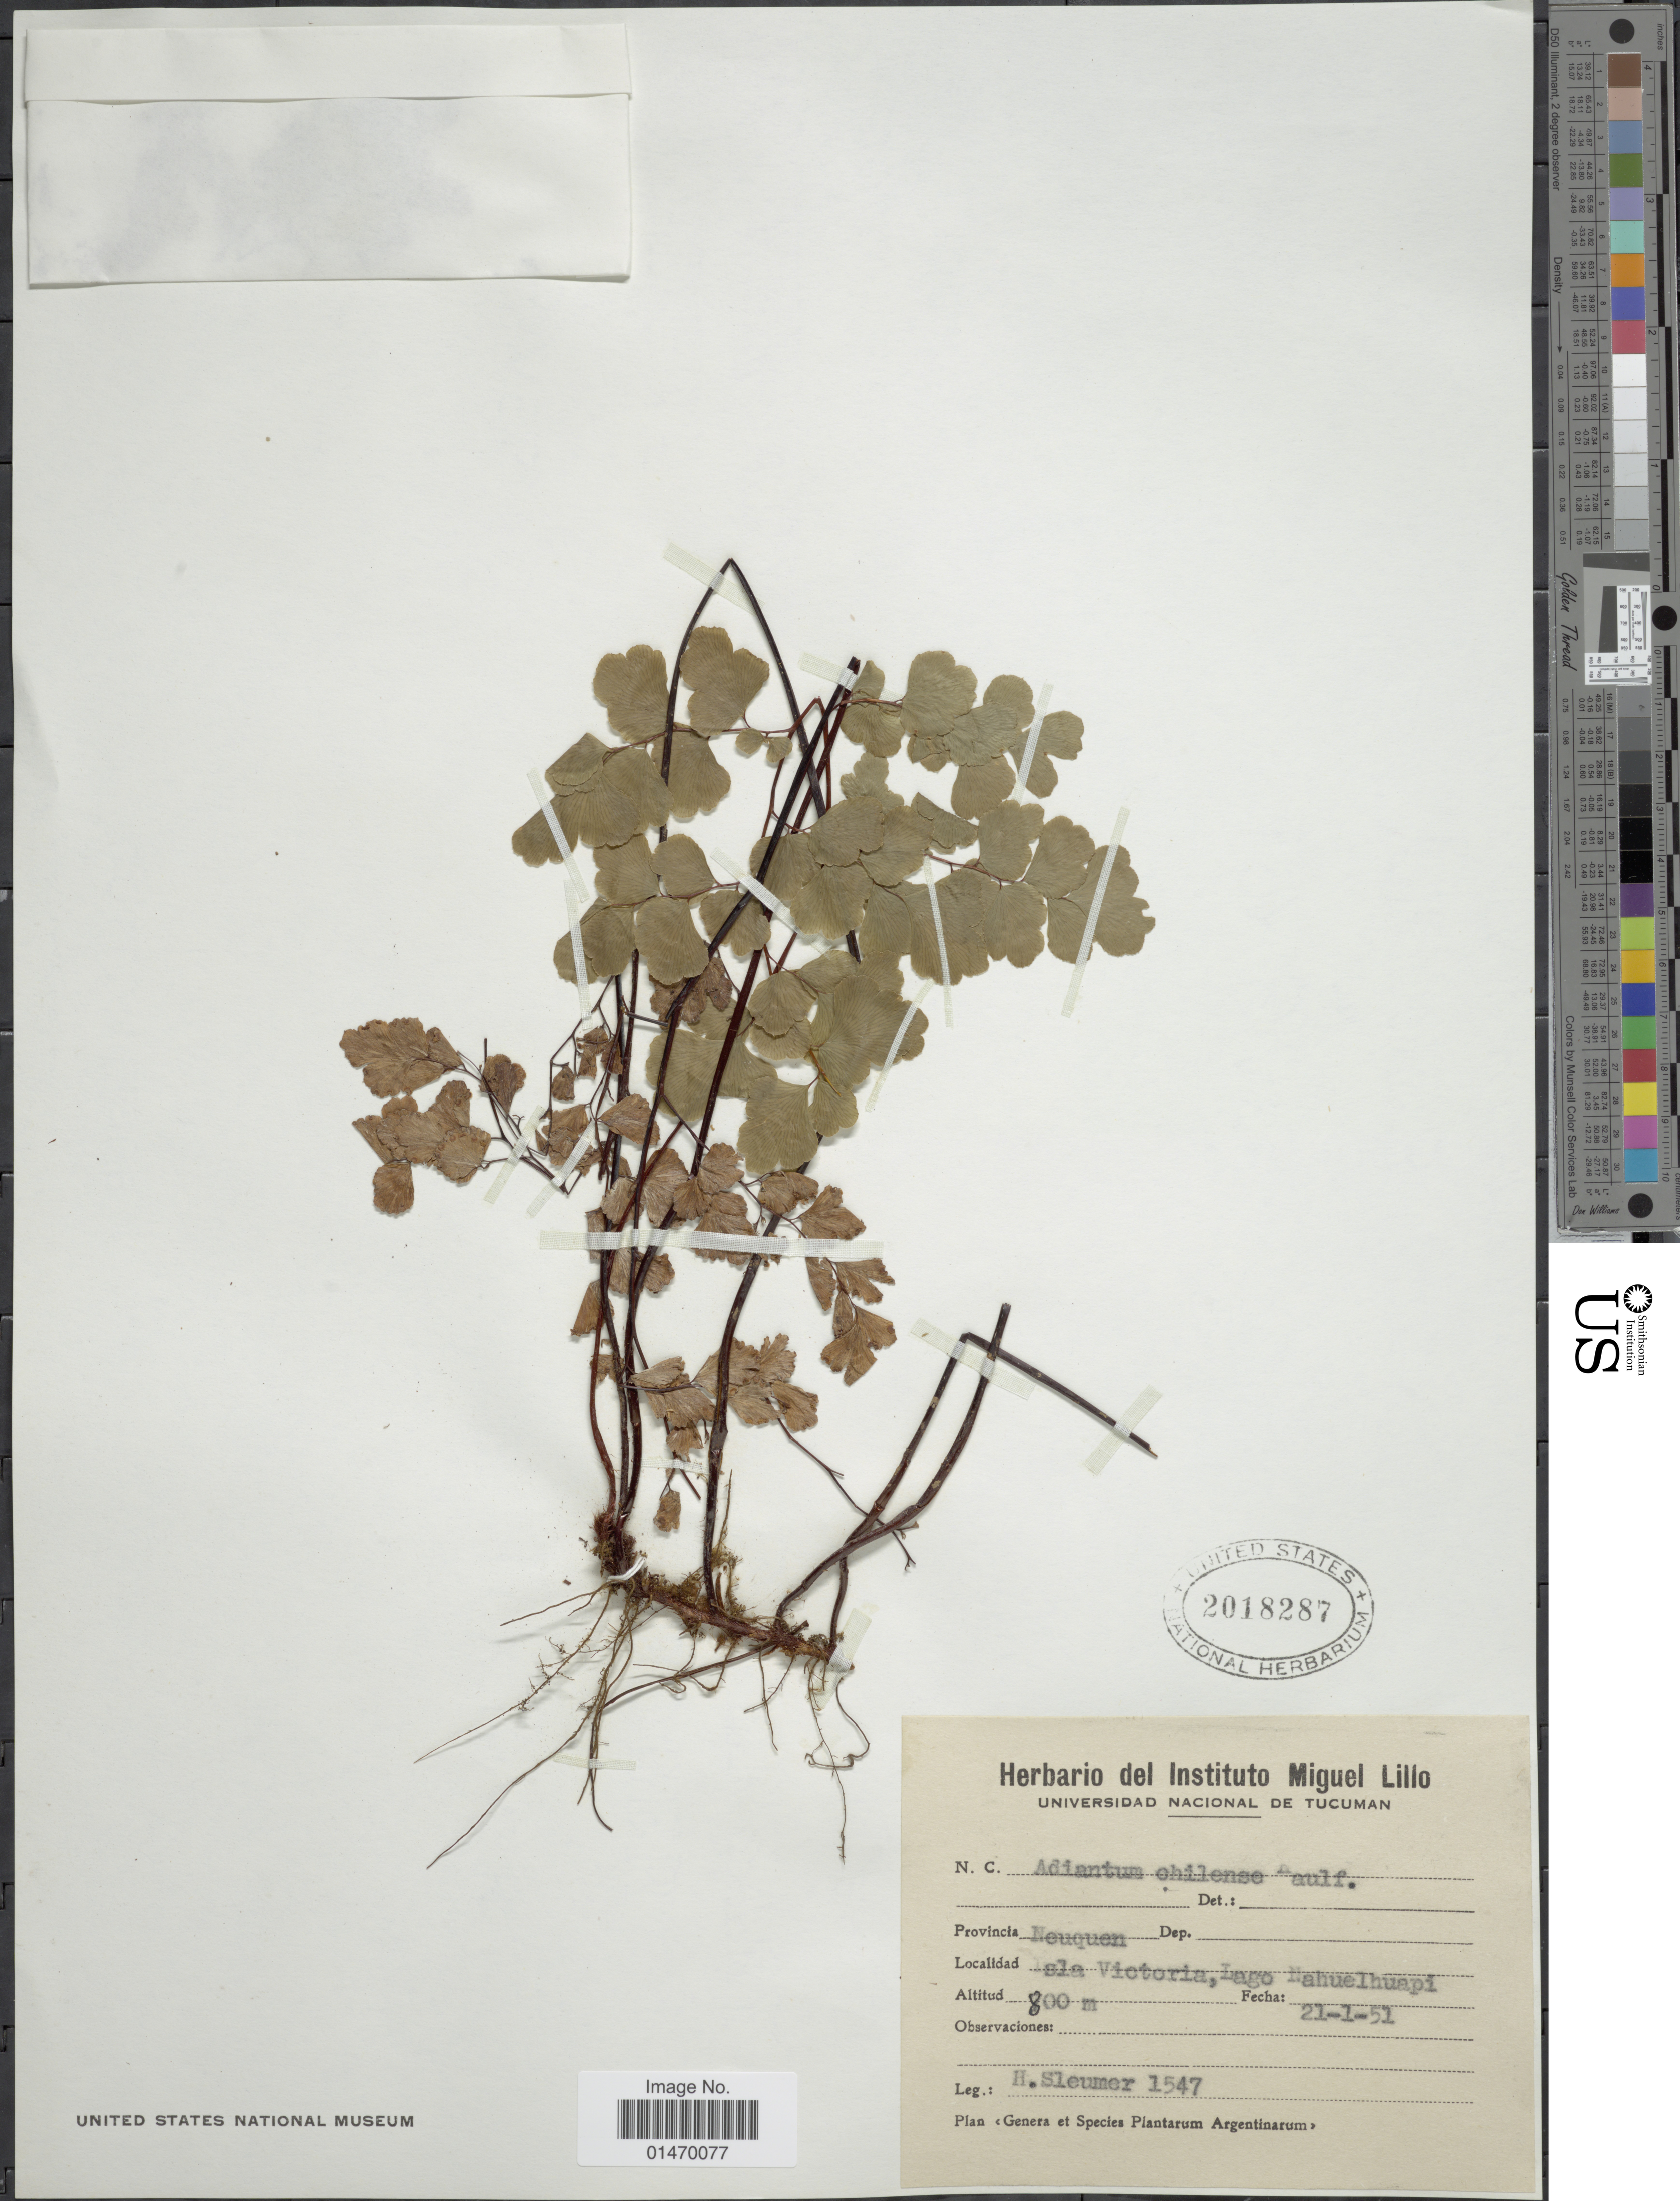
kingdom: Plantae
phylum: Tracheophyta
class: Polypodiopsida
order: Polypodiales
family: Pteridaceae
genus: Adiantum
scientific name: Adiantum chilense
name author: Kaulf.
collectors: H. O. Sleumer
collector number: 1547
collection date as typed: Transcribed d/m/y: 21/1/51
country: Argentina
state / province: Neuquen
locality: Isla Victoria, lago Nahuelhuapi.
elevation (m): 800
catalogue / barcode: US 2018287